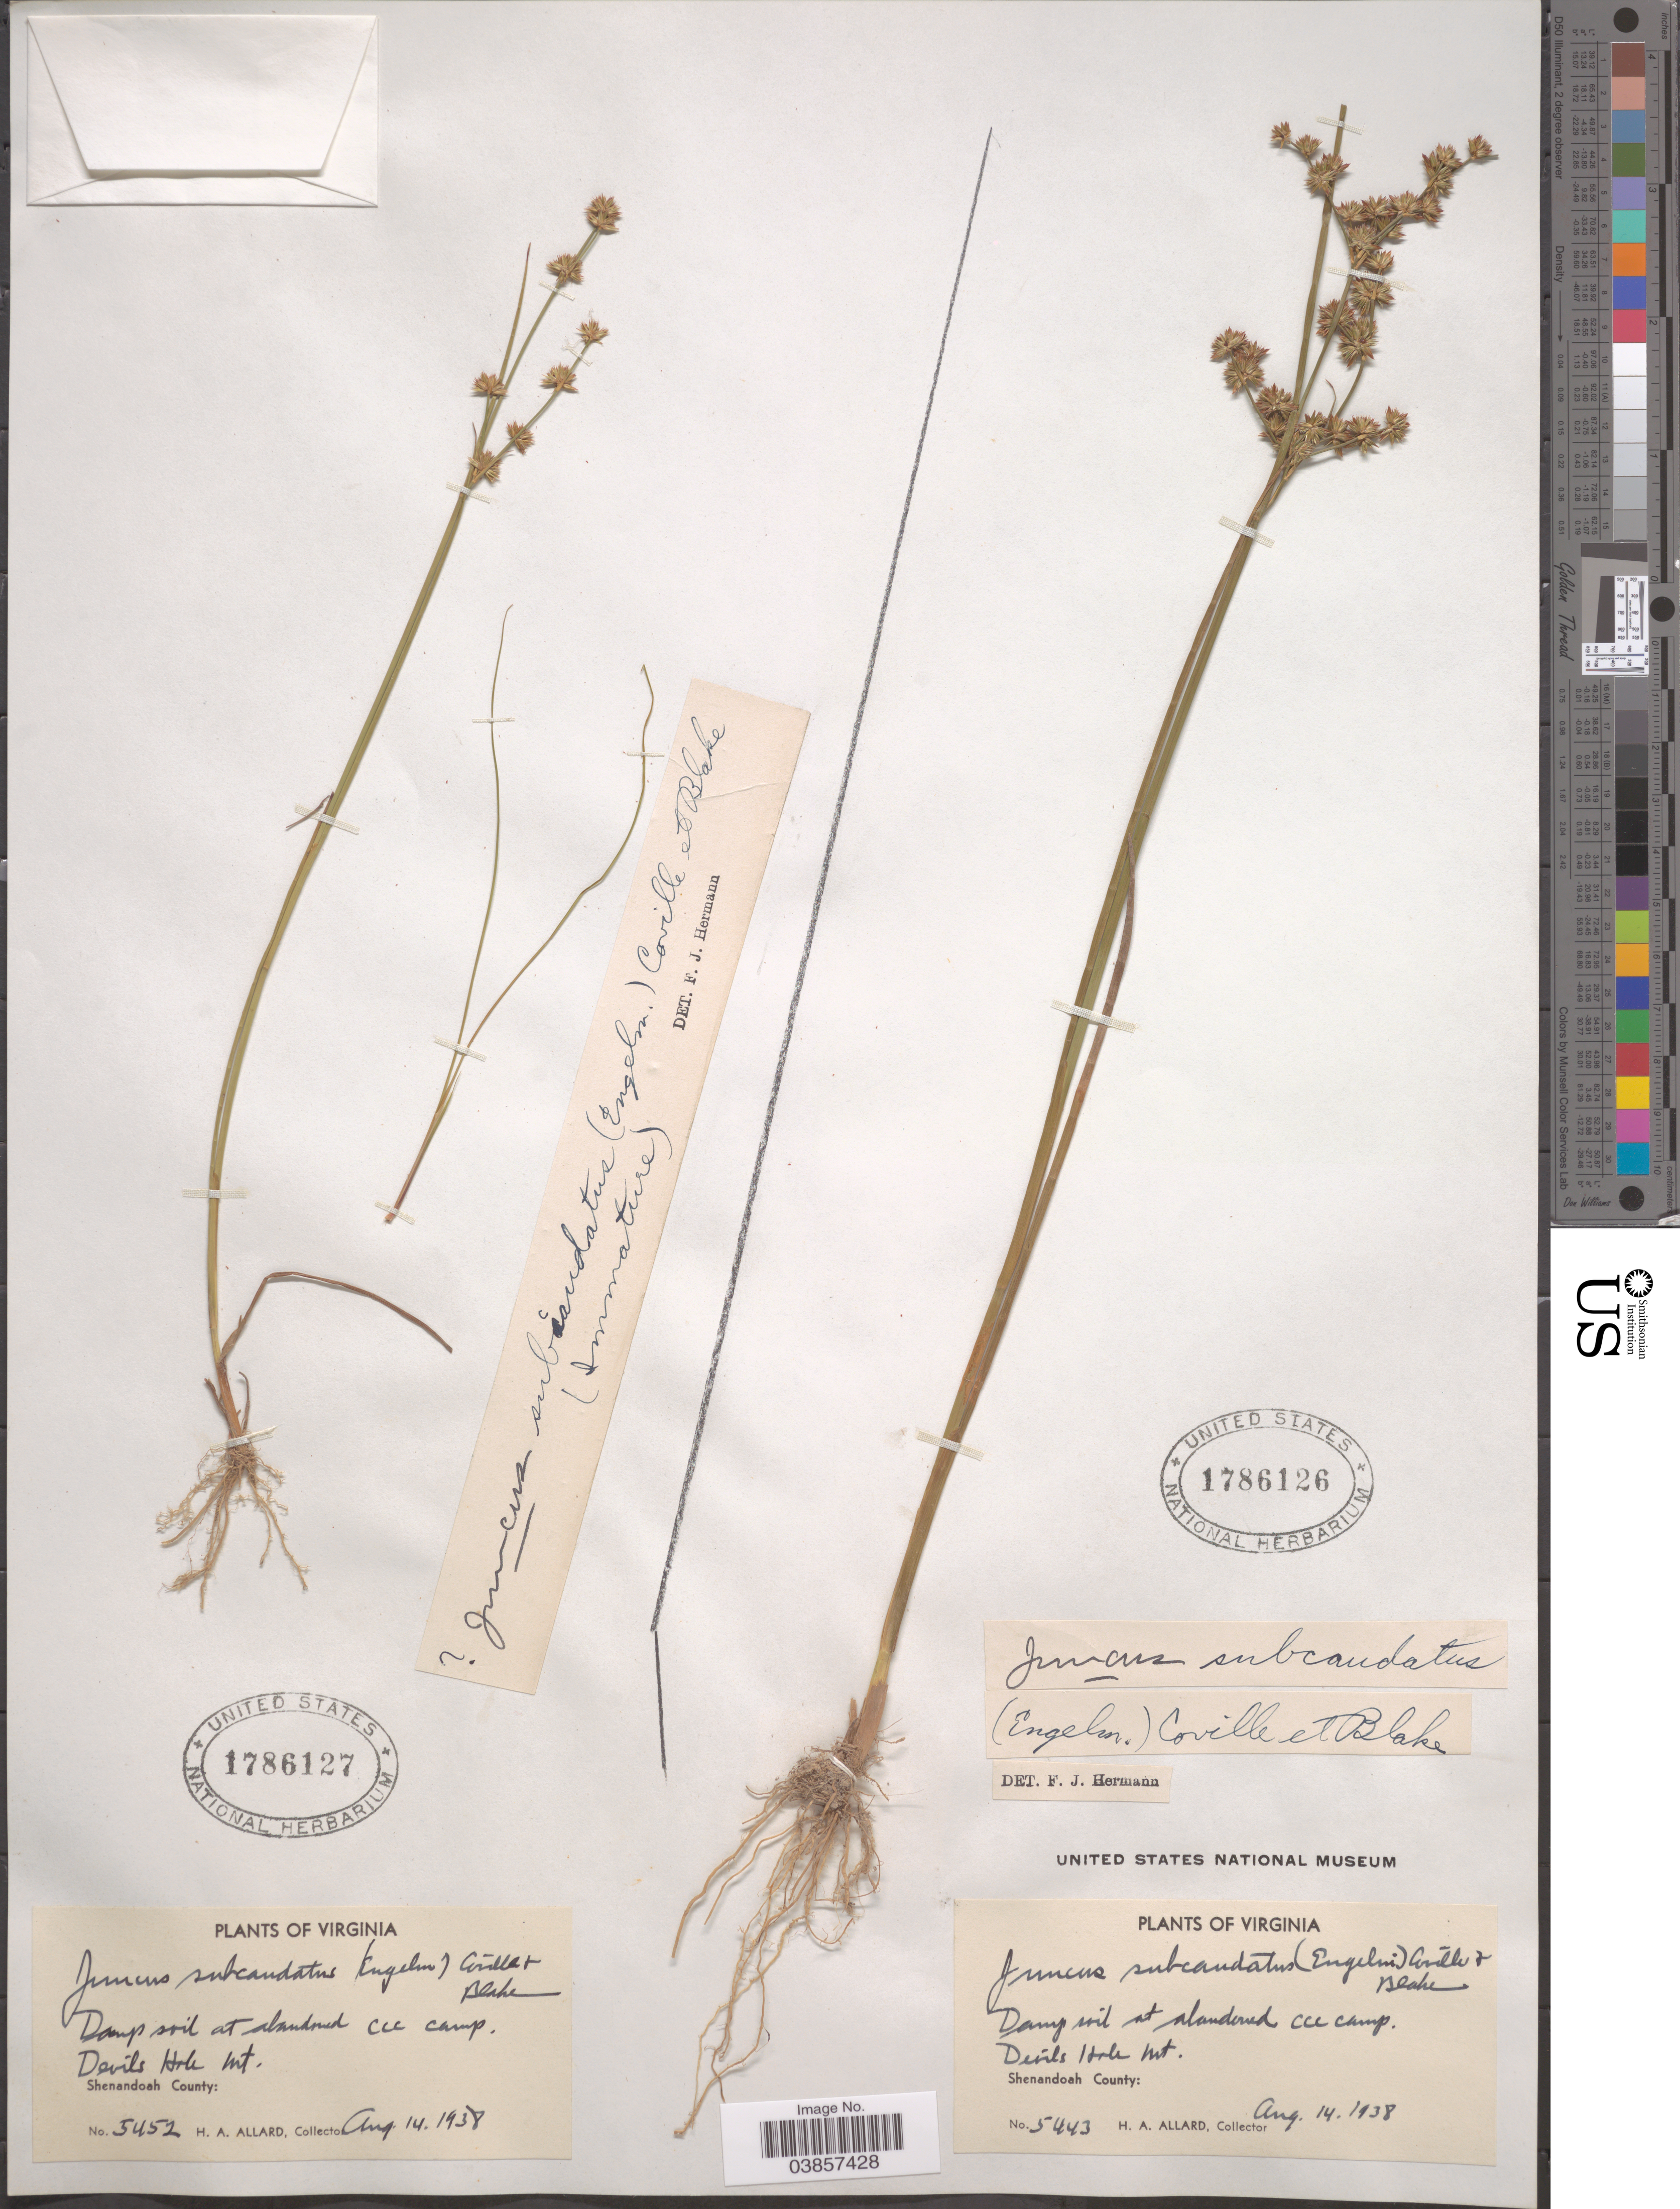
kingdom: Plantae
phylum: Tracheophyta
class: Liliopsida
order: Poales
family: Juncaceae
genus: Juncus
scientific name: Juncus subcaudatus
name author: (Engelm. ex A. Gray) Coville & S.F. Blake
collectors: H. A. Allard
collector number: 5452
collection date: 1938-08-14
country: United States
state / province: Virginia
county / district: Shenandoah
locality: At abandoned CCC camp. Devils Hole Mt. Shenandoah County.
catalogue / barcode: US 1786127-2